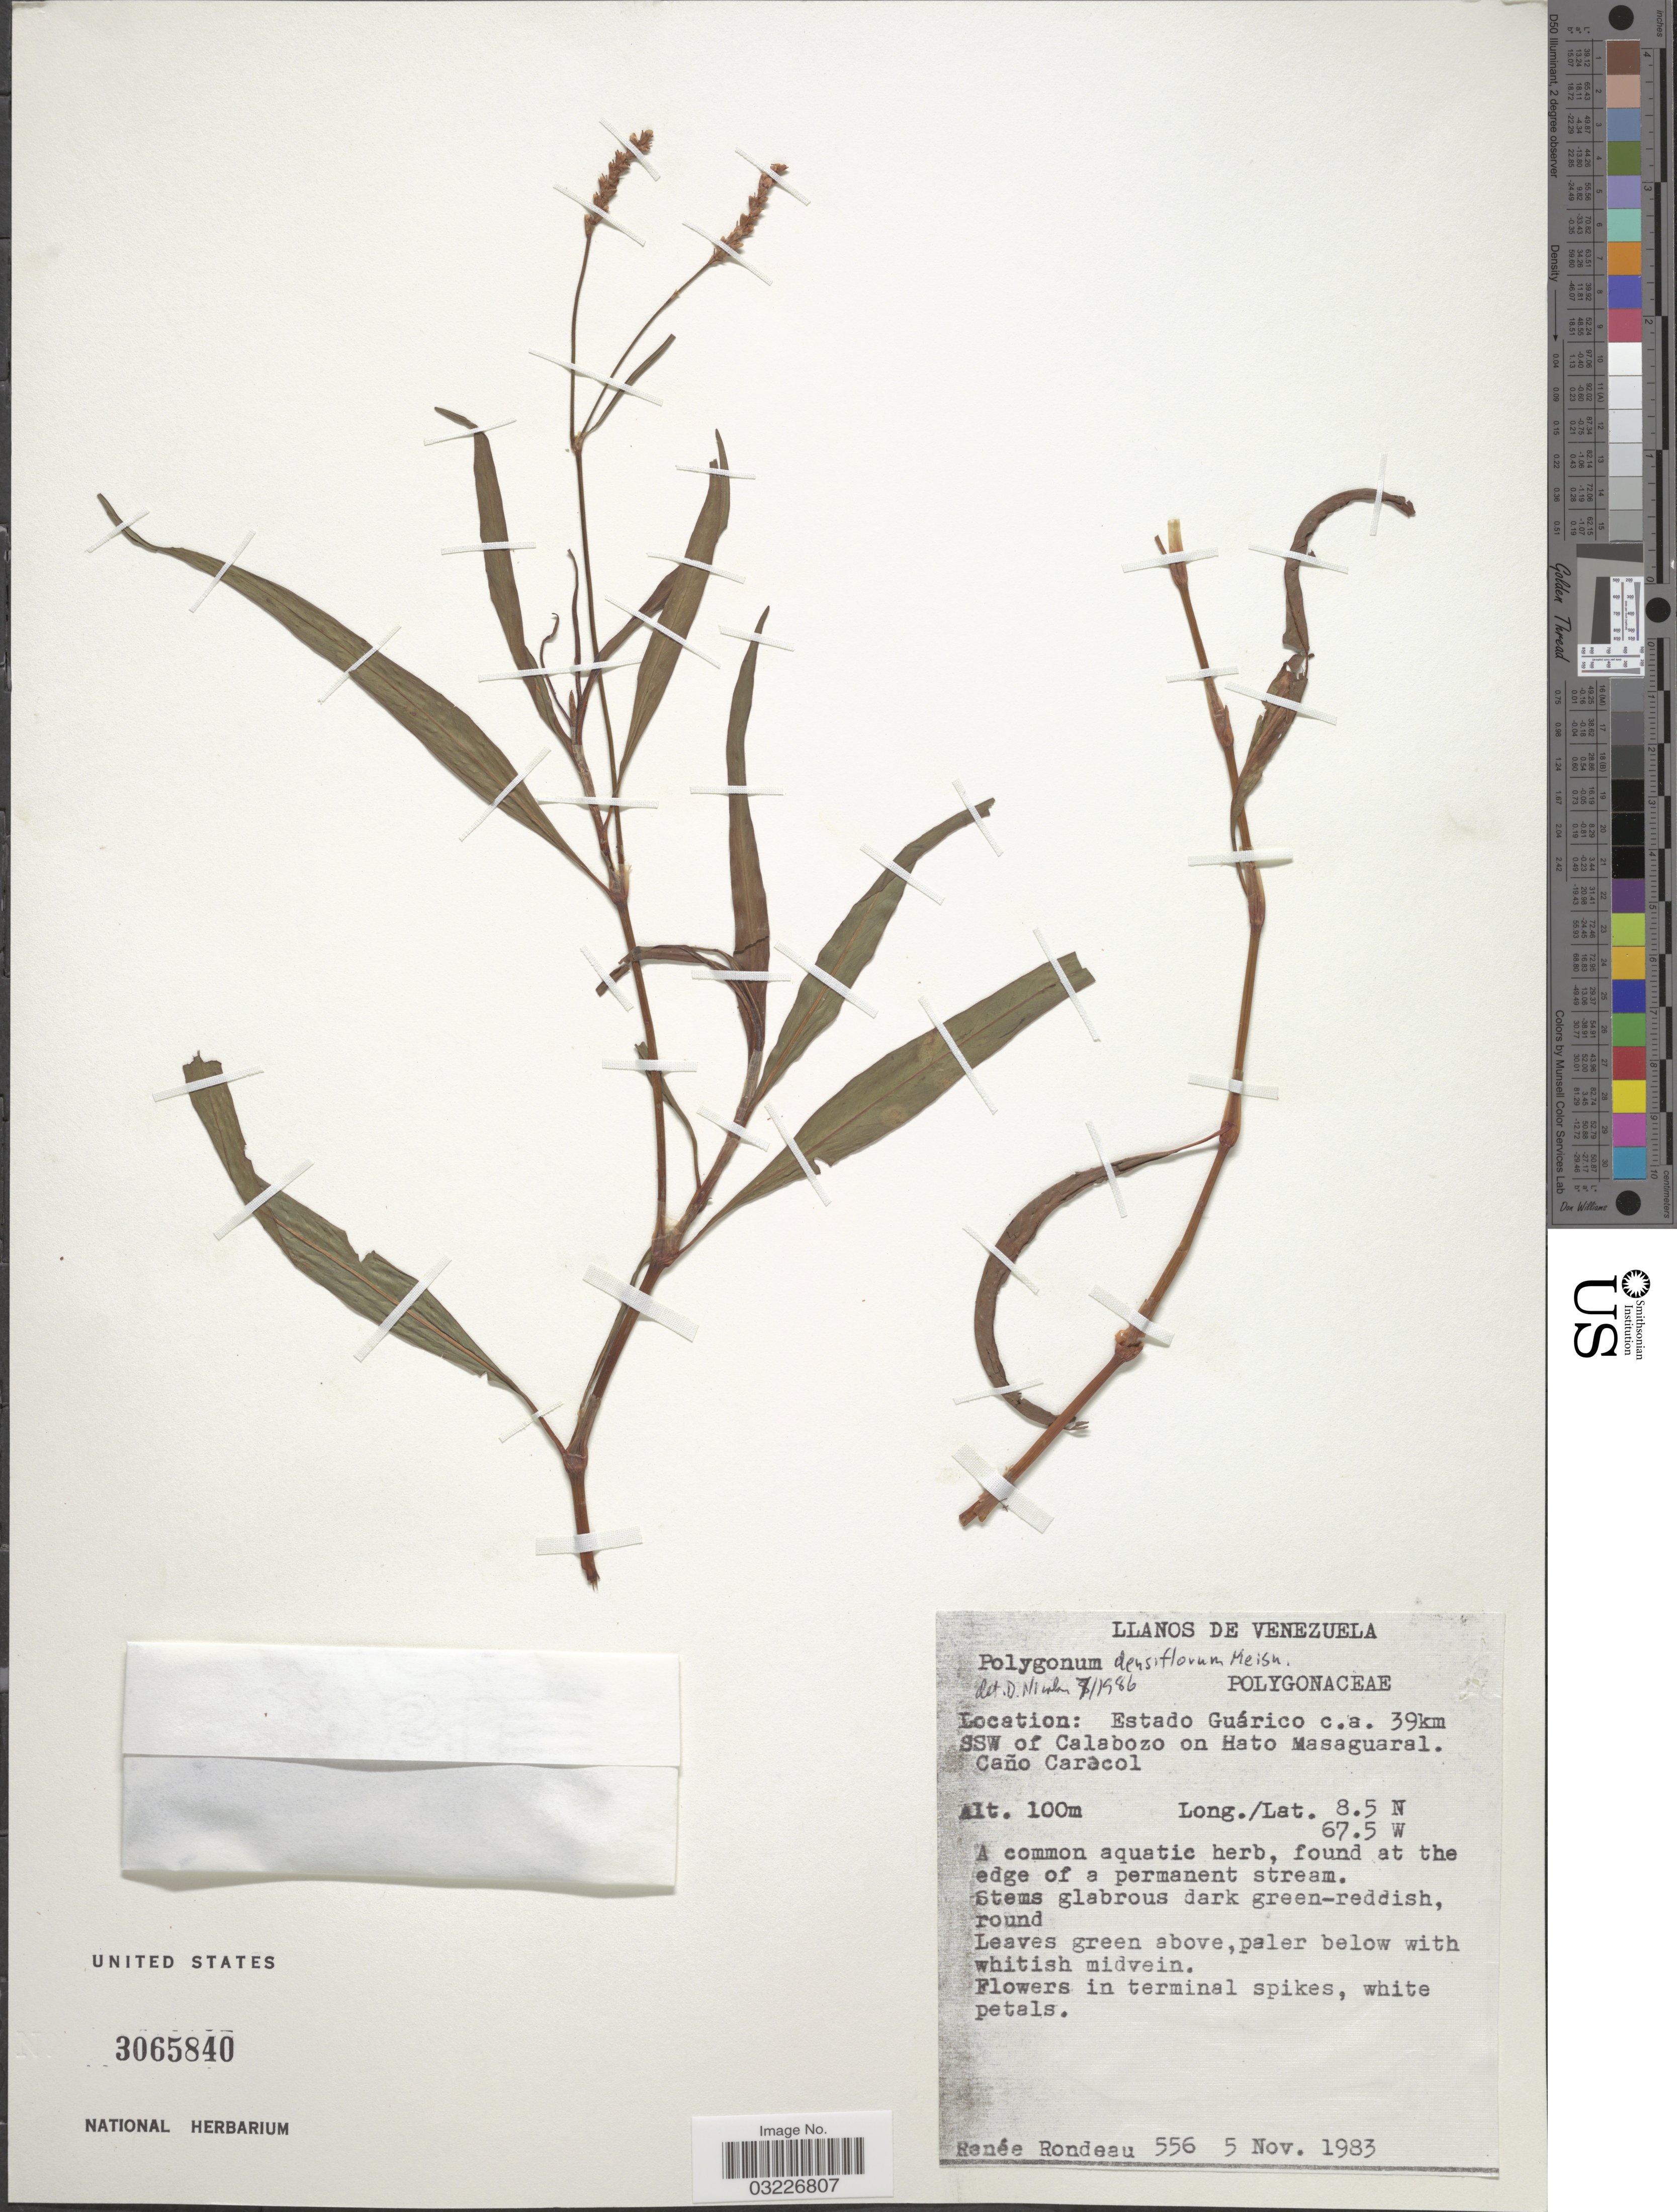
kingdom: Plantae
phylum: Tracheophyta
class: Magnoliopsida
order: Caryophyllales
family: Polygonaceae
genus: Polygonum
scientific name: Polygonum densiflorum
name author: Meisn.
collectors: R. Rondeau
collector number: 556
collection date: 1983-11-05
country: Venezuela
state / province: Guárico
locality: C.a. 39 km SSW of Calabozo on Hato Masaguaral. Caño Caracol.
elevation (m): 100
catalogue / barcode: US 3065840